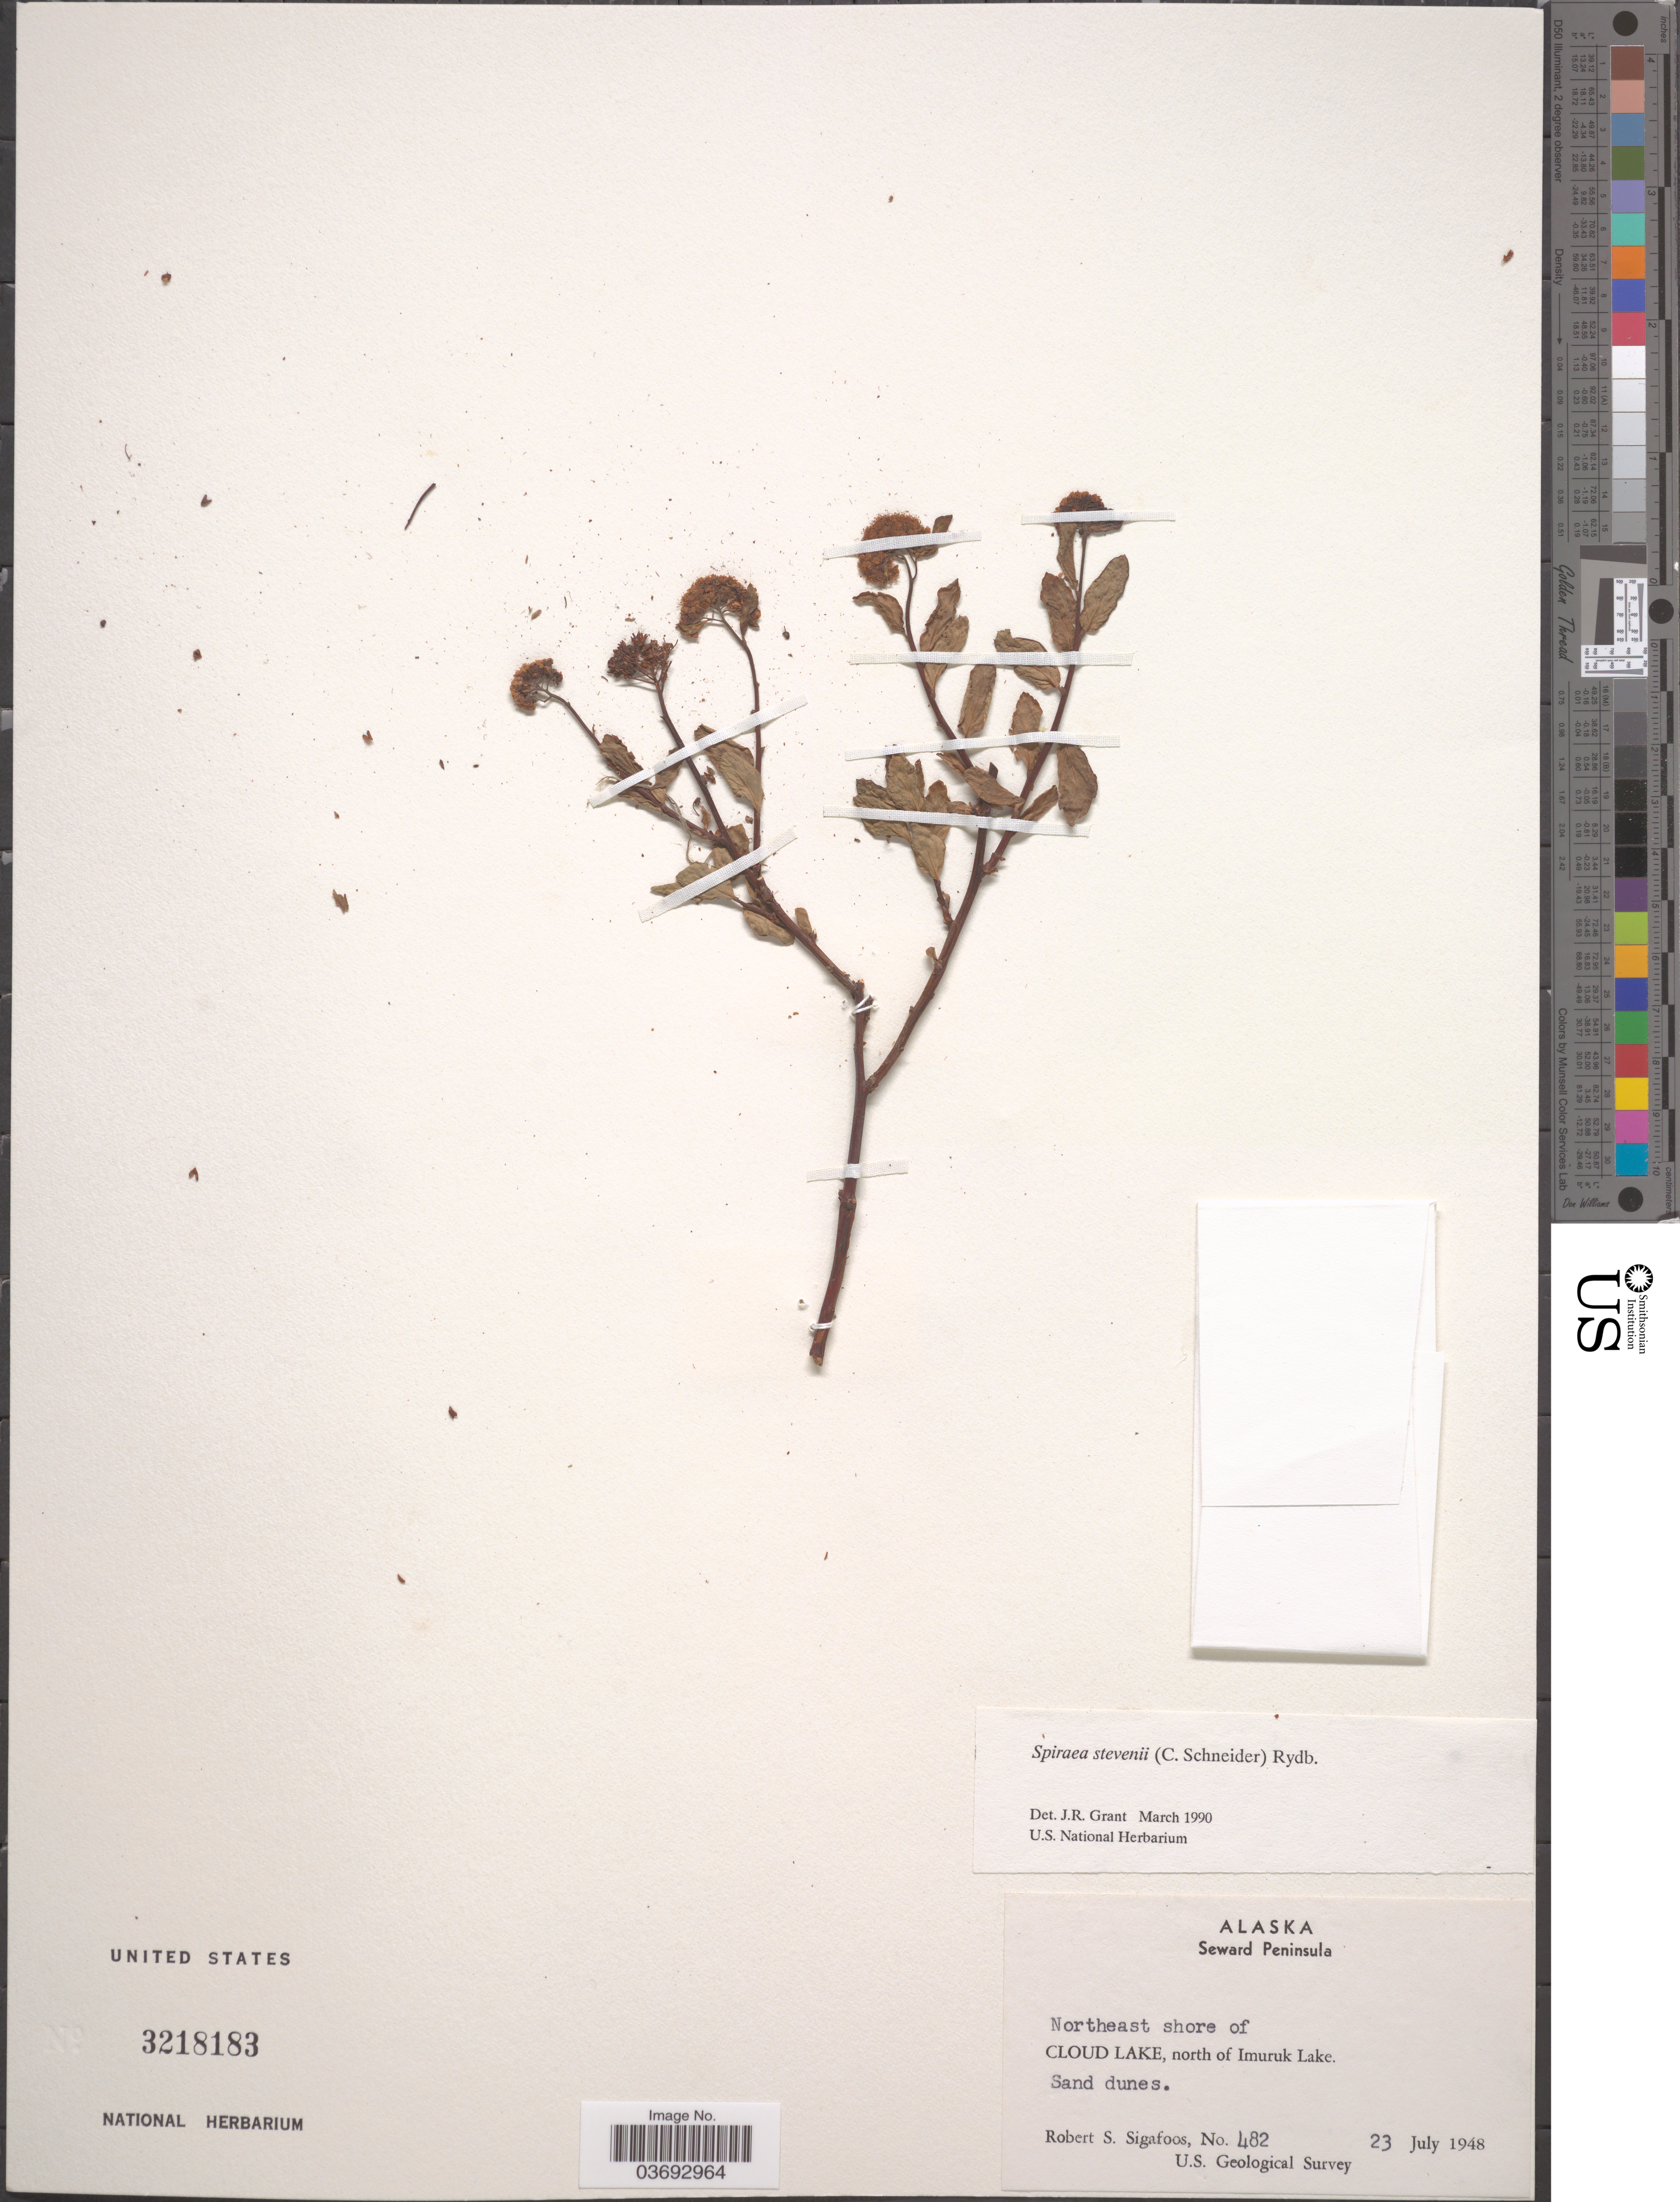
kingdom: Plantae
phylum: Tracheophyta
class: Magnoliopsida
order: Rosales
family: Rosaceae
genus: Spiraea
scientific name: Spiraea stevenii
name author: (C.K. Schneid.) Rydb.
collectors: R. Sigafoos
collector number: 482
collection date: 1948-07-23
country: United States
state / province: Alaska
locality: Seward Peninsula. Northeast shore of Cloud Lake, north of Imuruk Lake.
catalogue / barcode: US 3218183